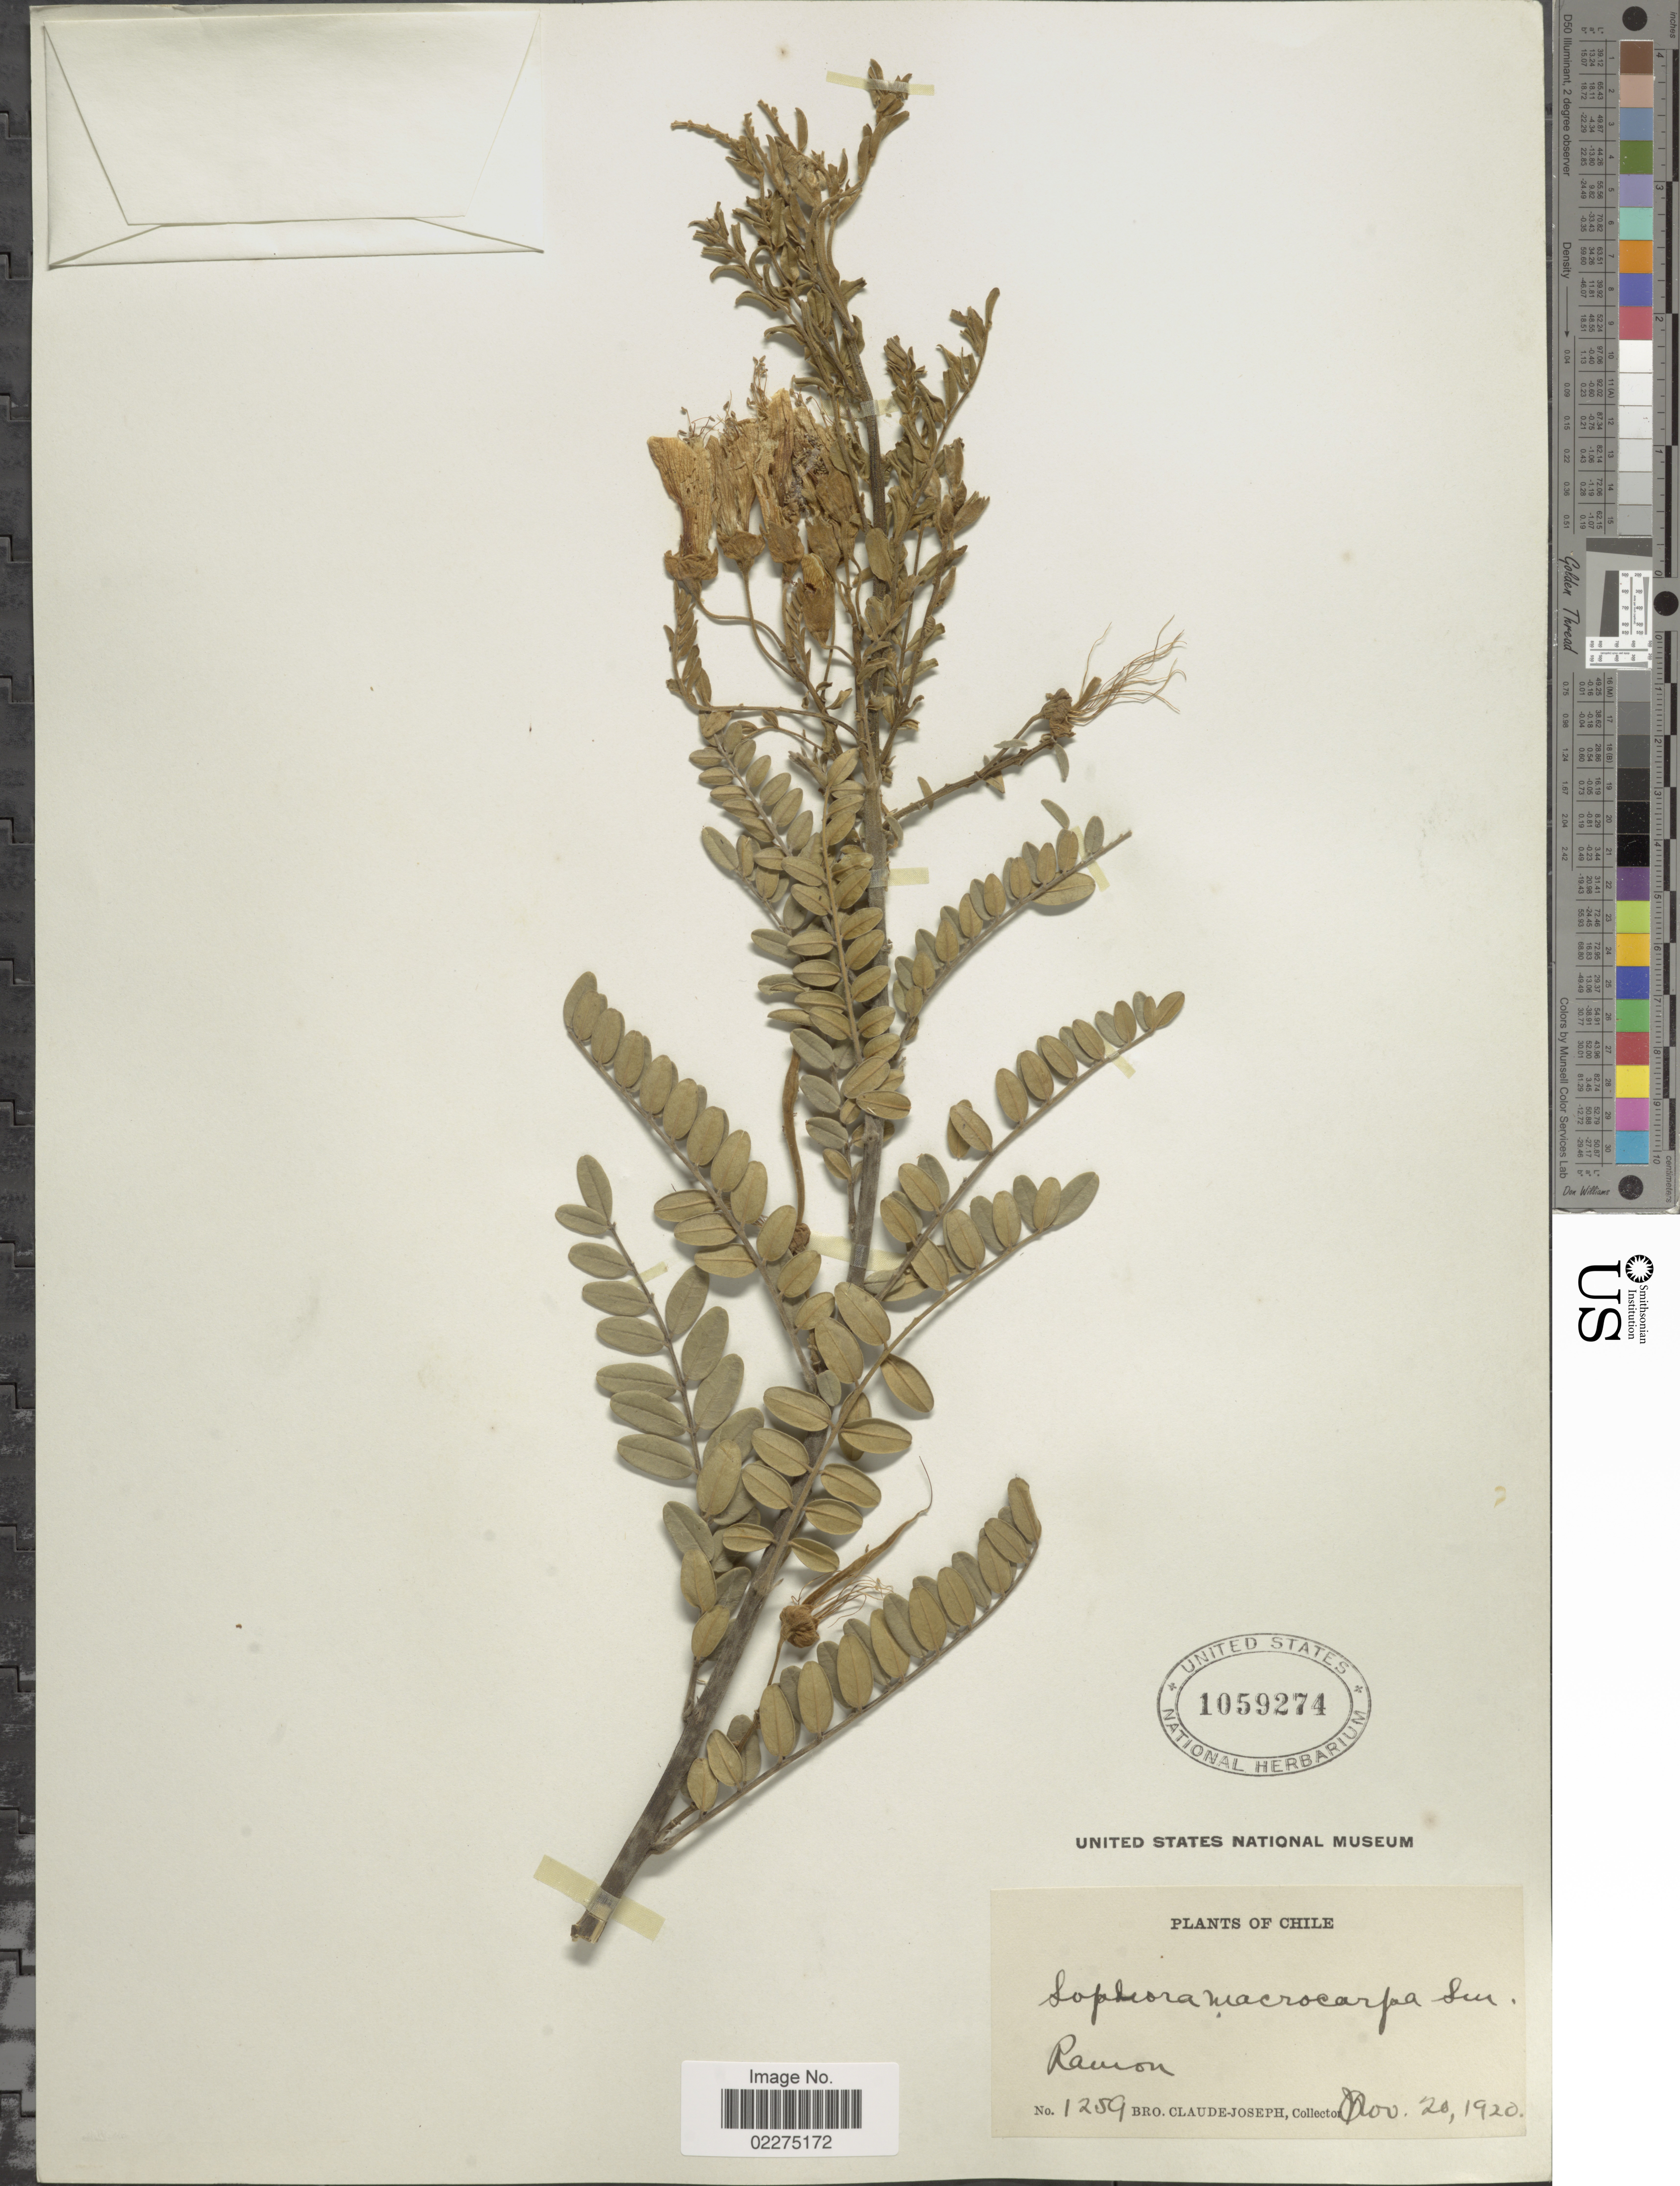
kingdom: Plantae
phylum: Tracheophyta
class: Magnoliopsida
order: Fabales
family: Fabaceae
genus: Sophora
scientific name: Sophora macrocarpa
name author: Sm.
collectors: Bro. Claude-Joseph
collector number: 1259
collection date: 1920-11-20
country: Chile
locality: Ramon.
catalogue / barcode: US 1059274